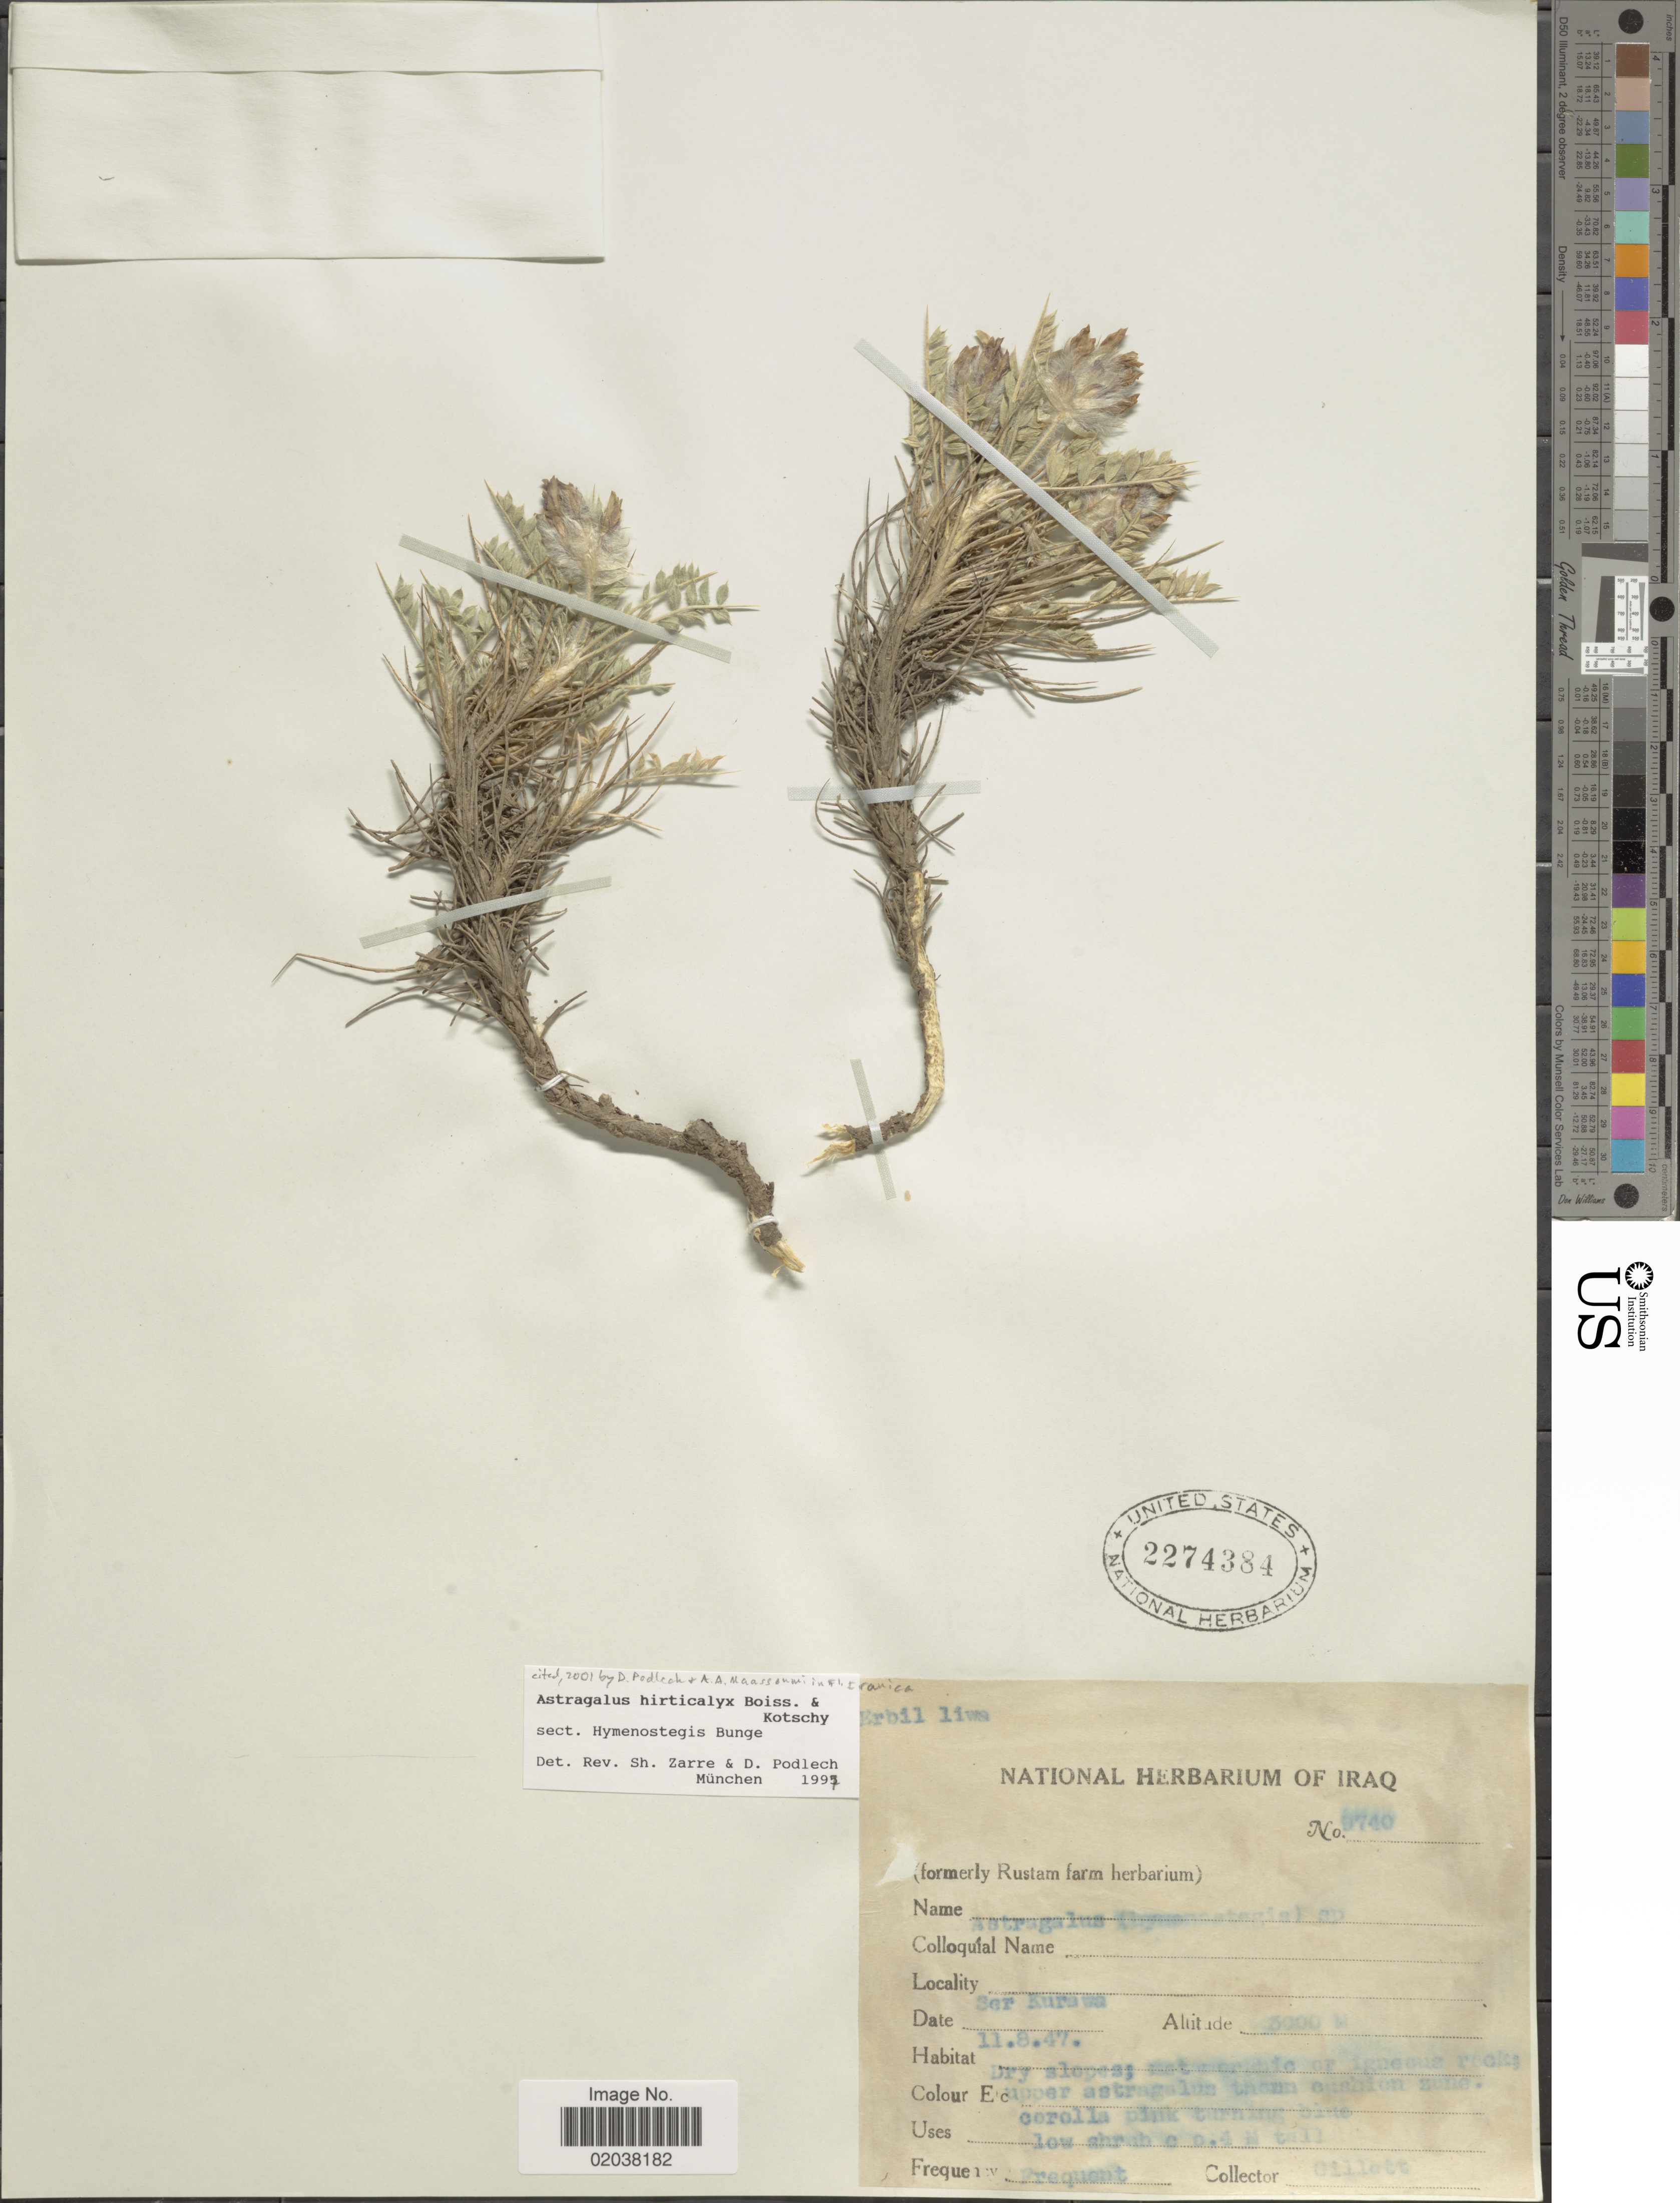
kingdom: Plantae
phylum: Tracheophyta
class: Magnoliopsida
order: Fabales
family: Fabaceae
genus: Astragalus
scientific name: Astragalus hirticalyx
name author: Boiss. & Kotschy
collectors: Gillett, --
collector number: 9740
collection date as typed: Transcribed d/m/y: 11/8/47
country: Iraq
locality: Ser Kurawa, dry slopes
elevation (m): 3000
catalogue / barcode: US 2274384